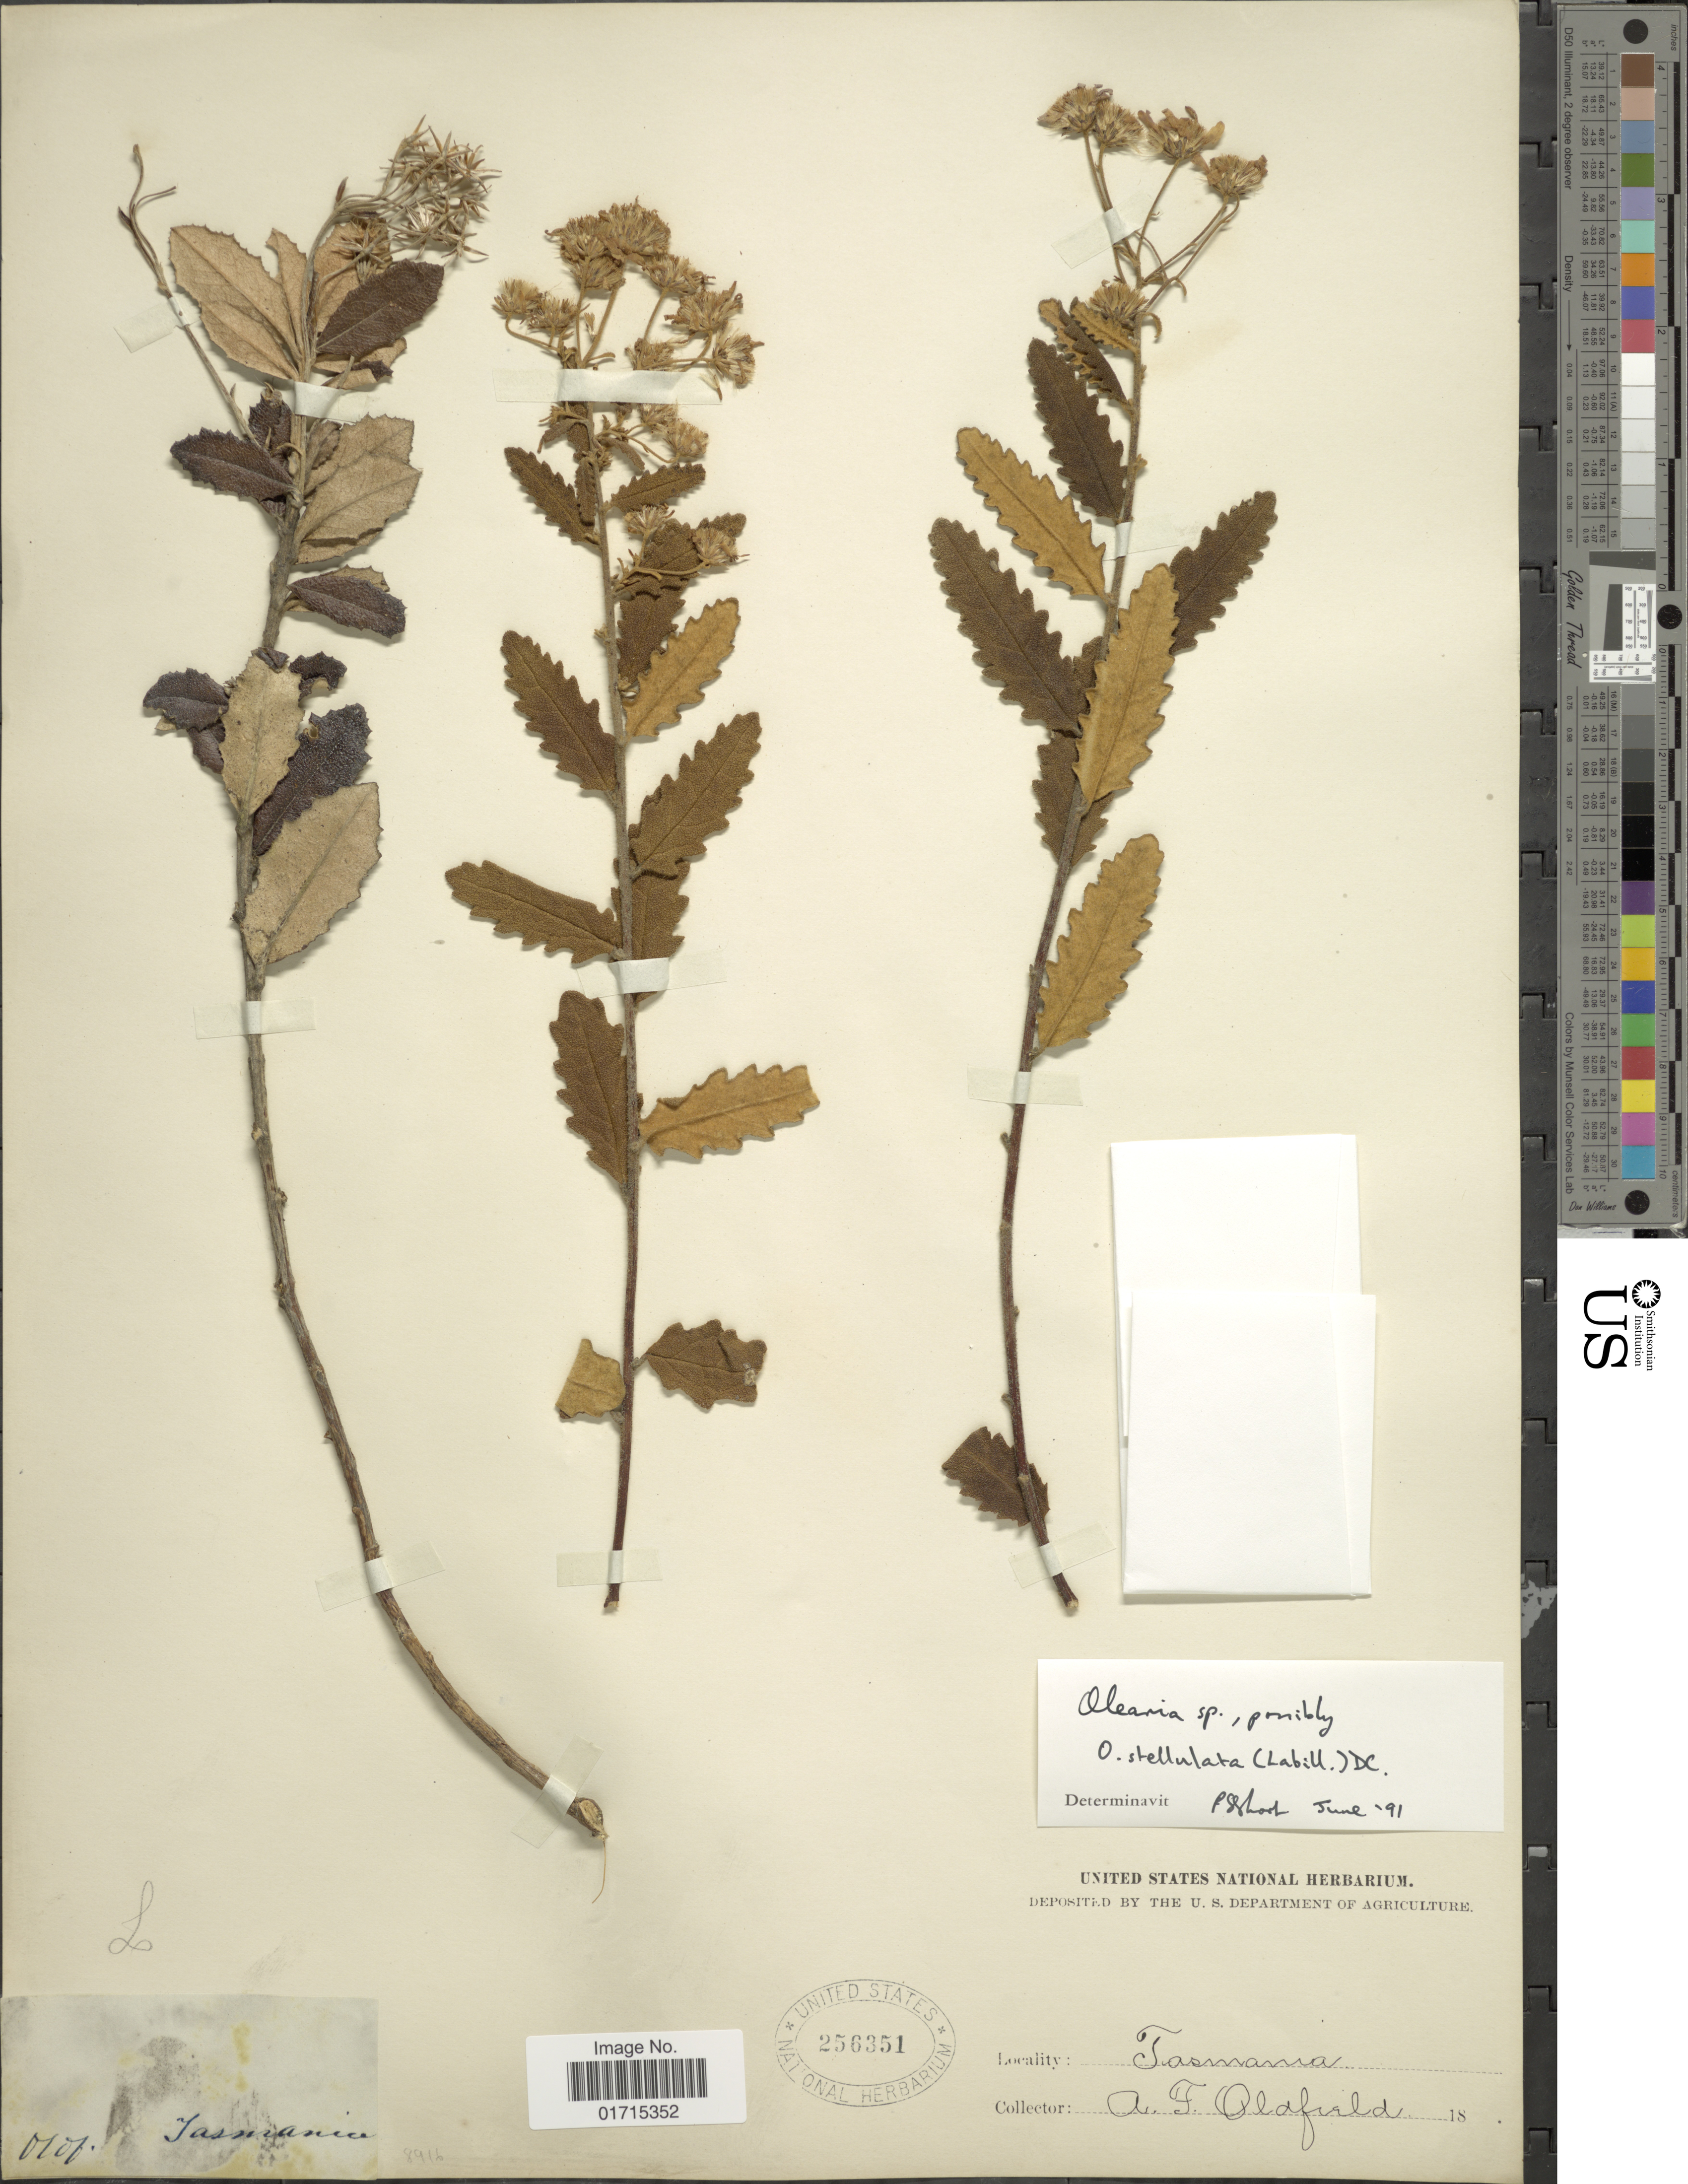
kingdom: Plantae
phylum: Tracheophyta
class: Magnoliopsida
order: Asterales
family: Asteraceae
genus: Olearia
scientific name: Olearia stellulata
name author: (Labill.) DC.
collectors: A. Oldfield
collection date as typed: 18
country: Australia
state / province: Tasmania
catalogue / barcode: US 256351